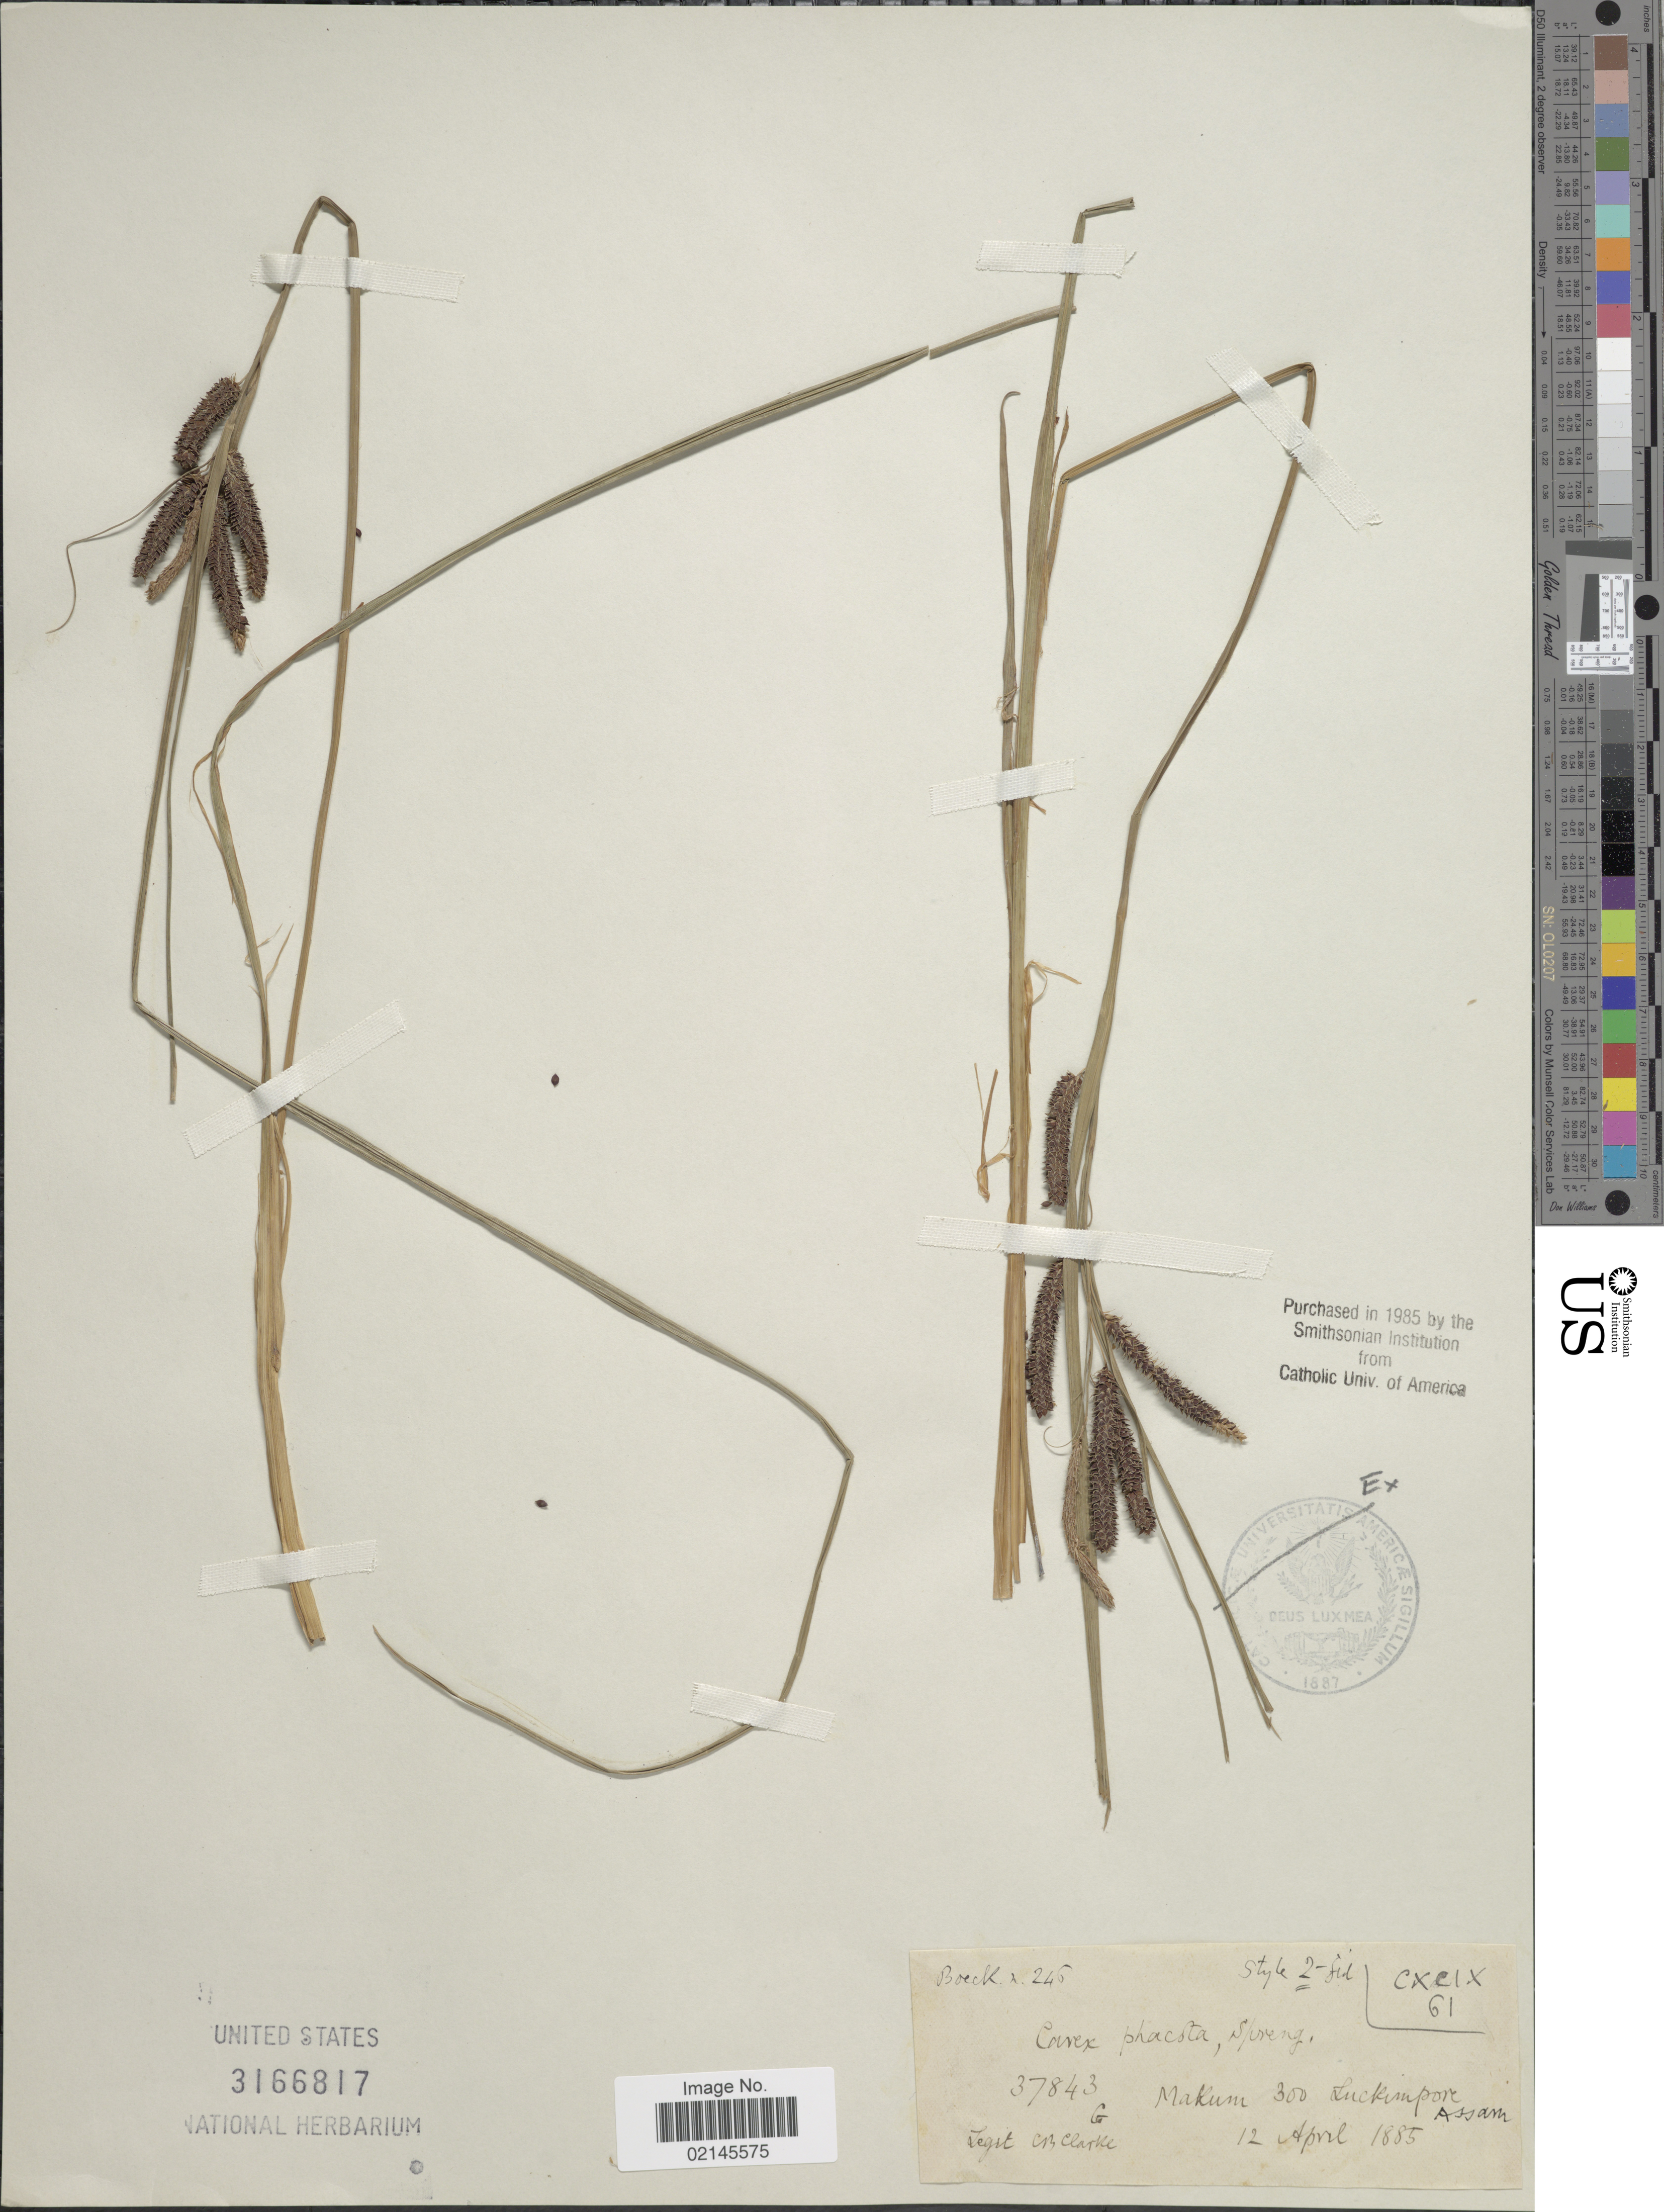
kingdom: Plantae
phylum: Tracheophyta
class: Liliopsida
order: Poales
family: Cyperaceae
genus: Carex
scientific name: Carex phacota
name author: Spreng.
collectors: C. B. Clarke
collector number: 37843G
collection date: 1885-04-12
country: India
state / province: Assam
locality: Makum, Luckimpore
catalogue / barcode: US 3166817